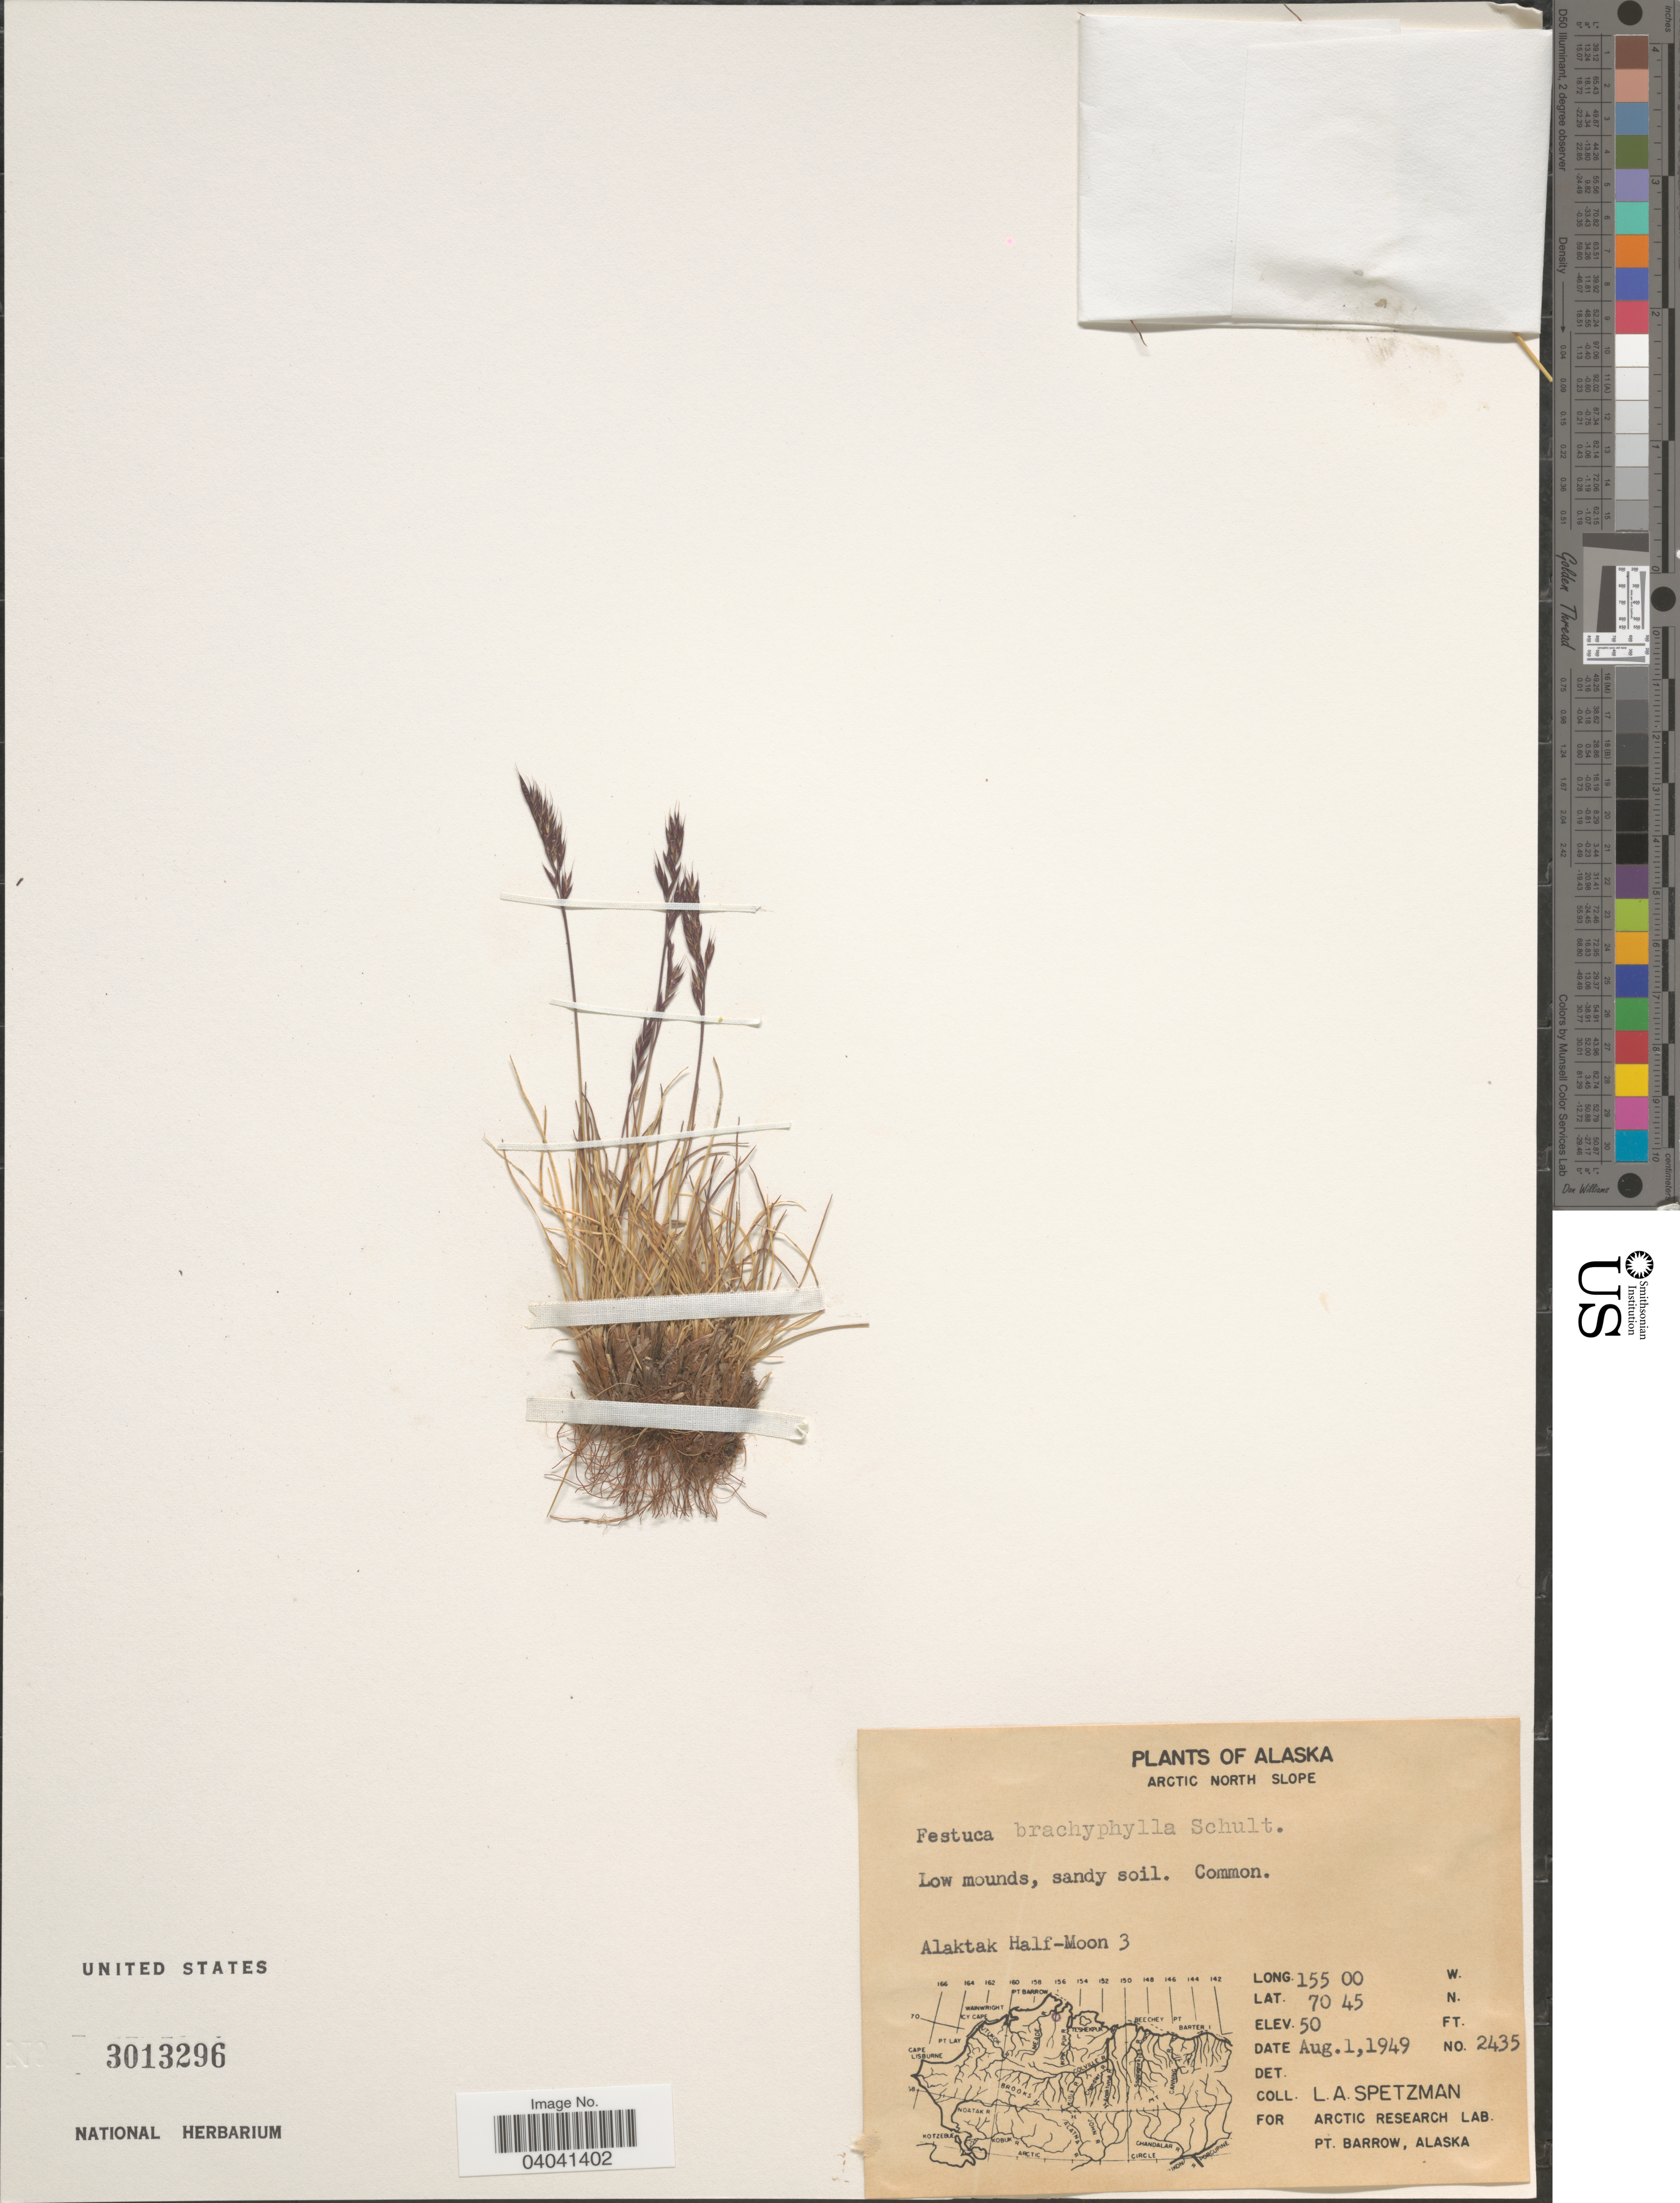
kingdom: Plantae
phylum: Tracheophyta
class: Liliopsida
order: Poales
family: Poaceae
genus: Festuca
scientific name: Festuca brachyphylla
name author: Schult. & Schult. f.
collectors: L. Spetzman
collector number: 2435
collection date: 1949-08-01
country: United States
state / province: Alaska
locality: Arctic North Slope. Alaktak Half-Moon 3.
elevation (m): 15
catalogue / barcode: US 3013296